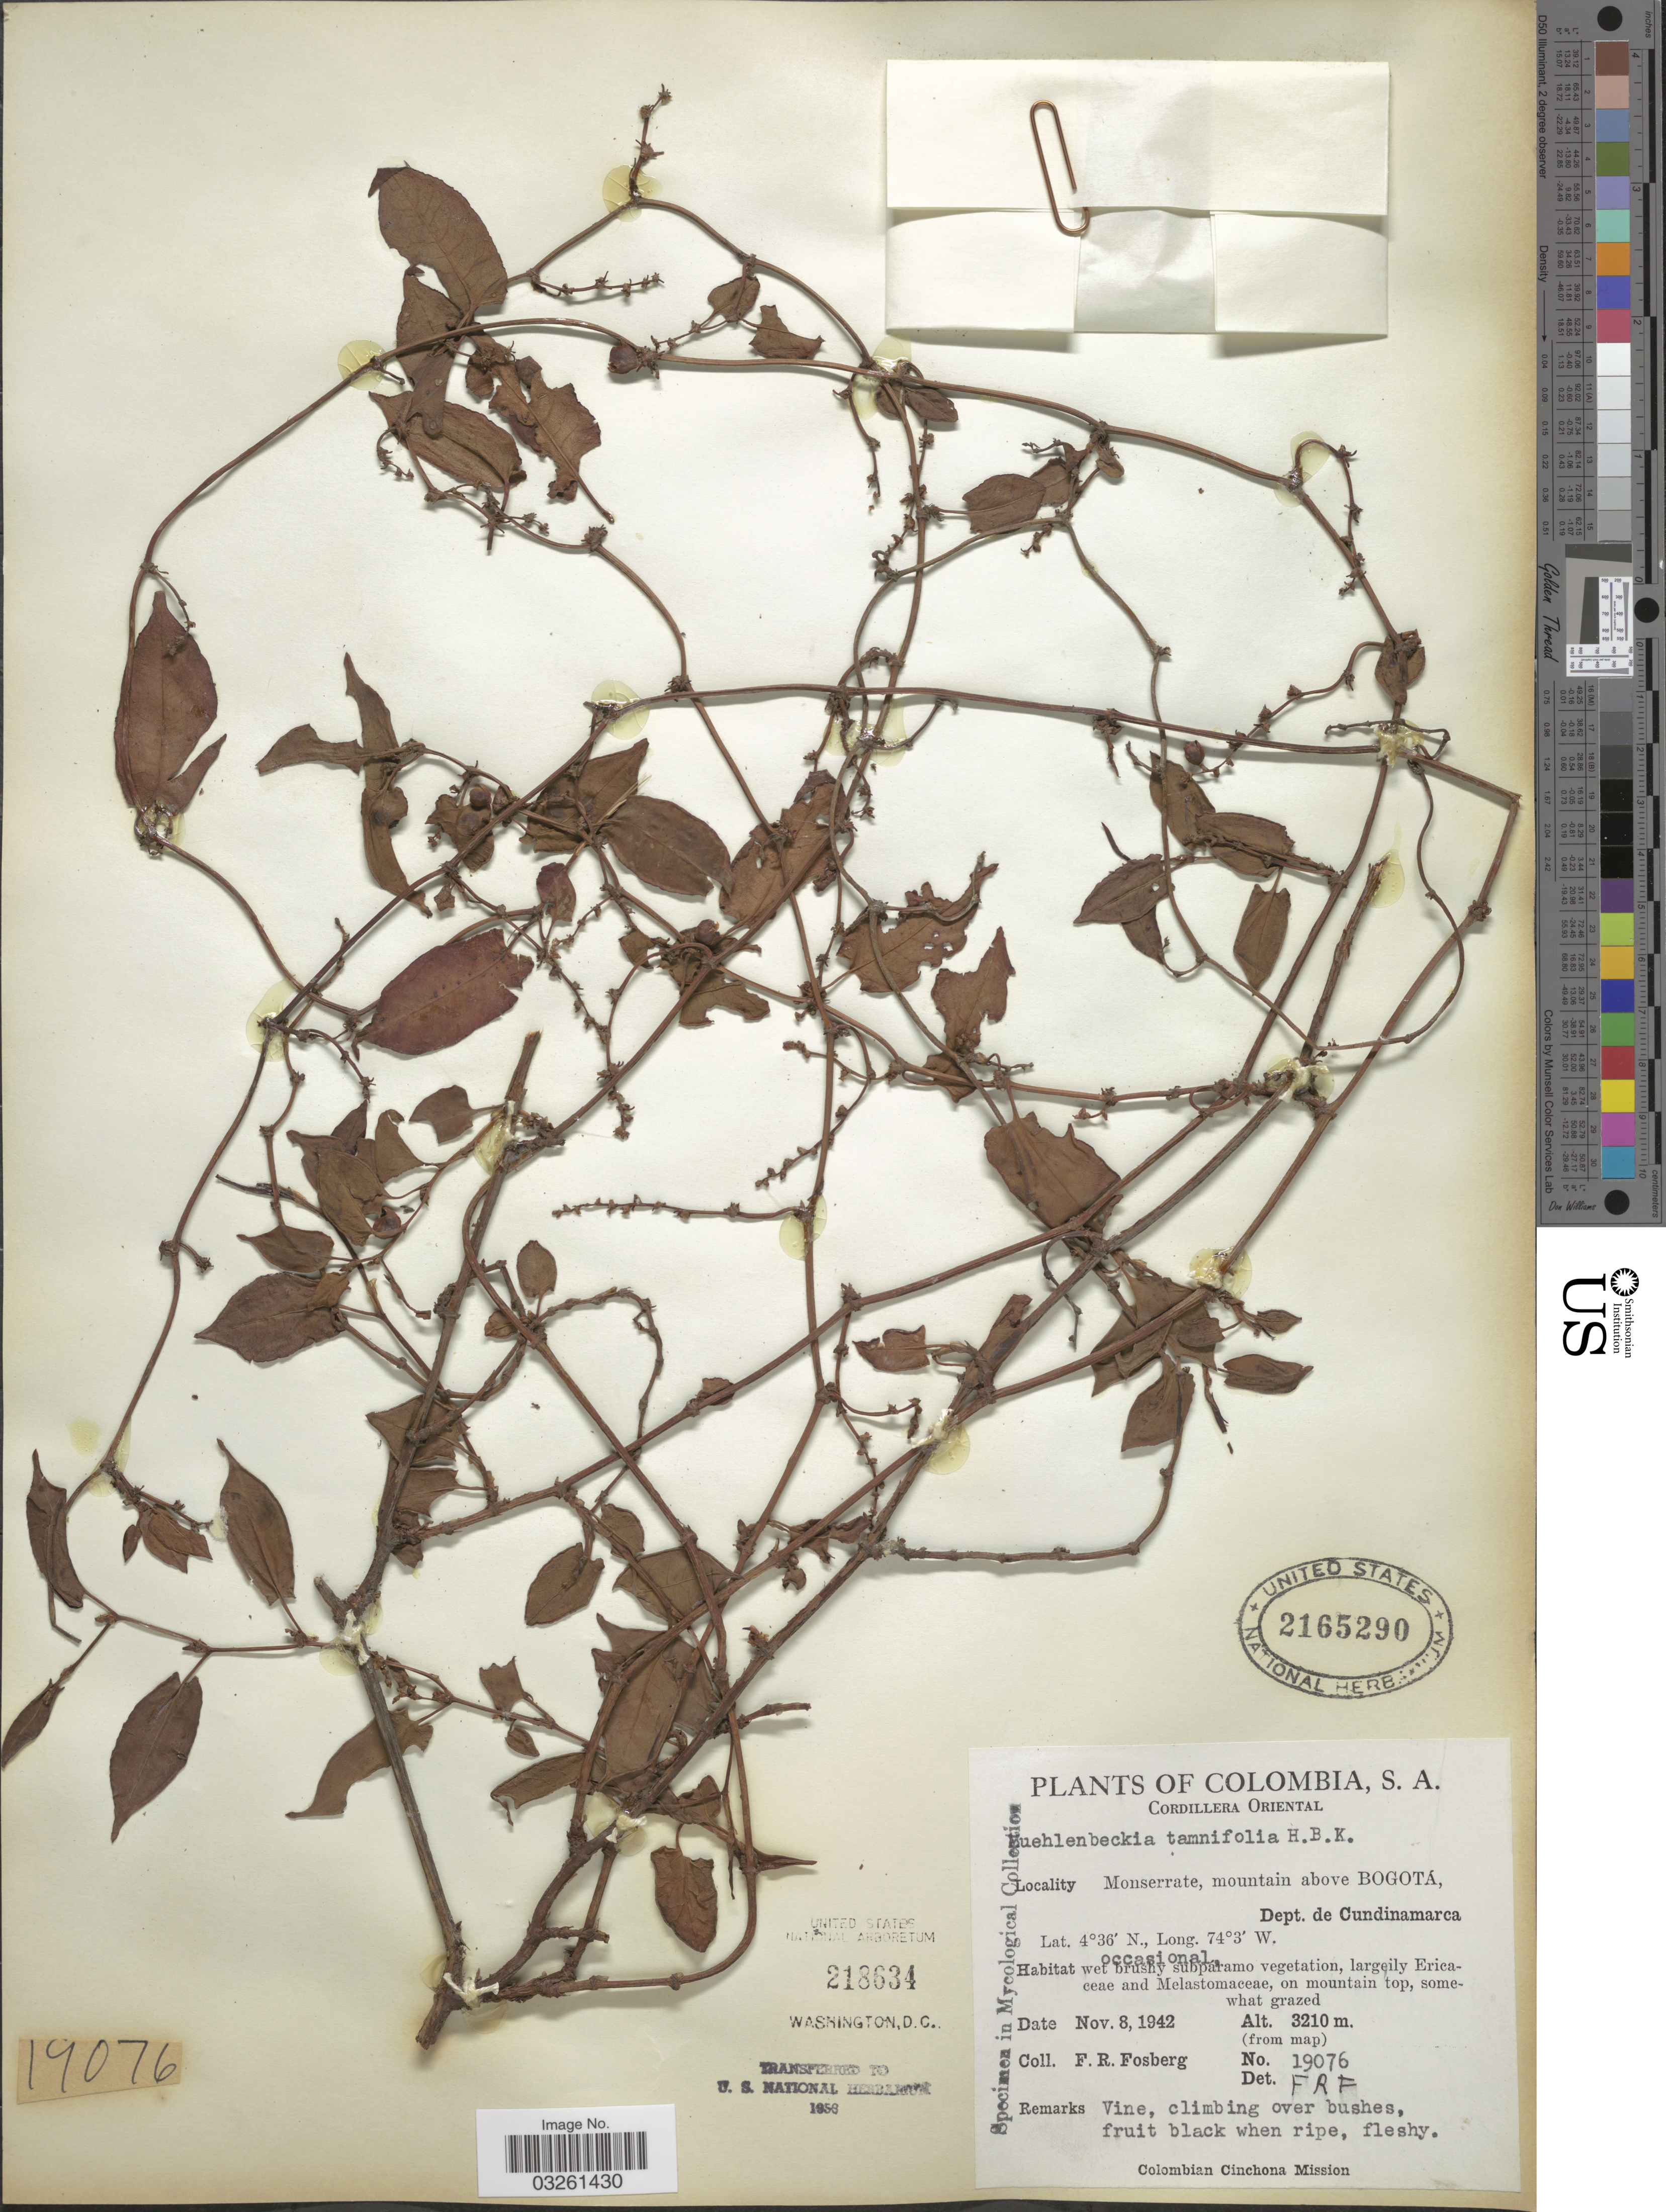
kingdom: Plantae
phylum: Tracheophyta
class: Magnoliopsida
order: Caryophyllales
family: Polygonaceae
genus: Muehlenbeckia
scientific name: Muehlenbeckia tamnifolia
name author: (Kunth) Meisn.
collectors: F. R. Fosberg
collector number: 19076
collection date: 1942-11-08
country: Colombia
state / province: Cundinamarca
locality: Cordillera Oriental, Monserrate, mountain above Bogotá, Dept. de Cundinamarca.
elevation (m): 3210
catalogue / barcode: US 2165290